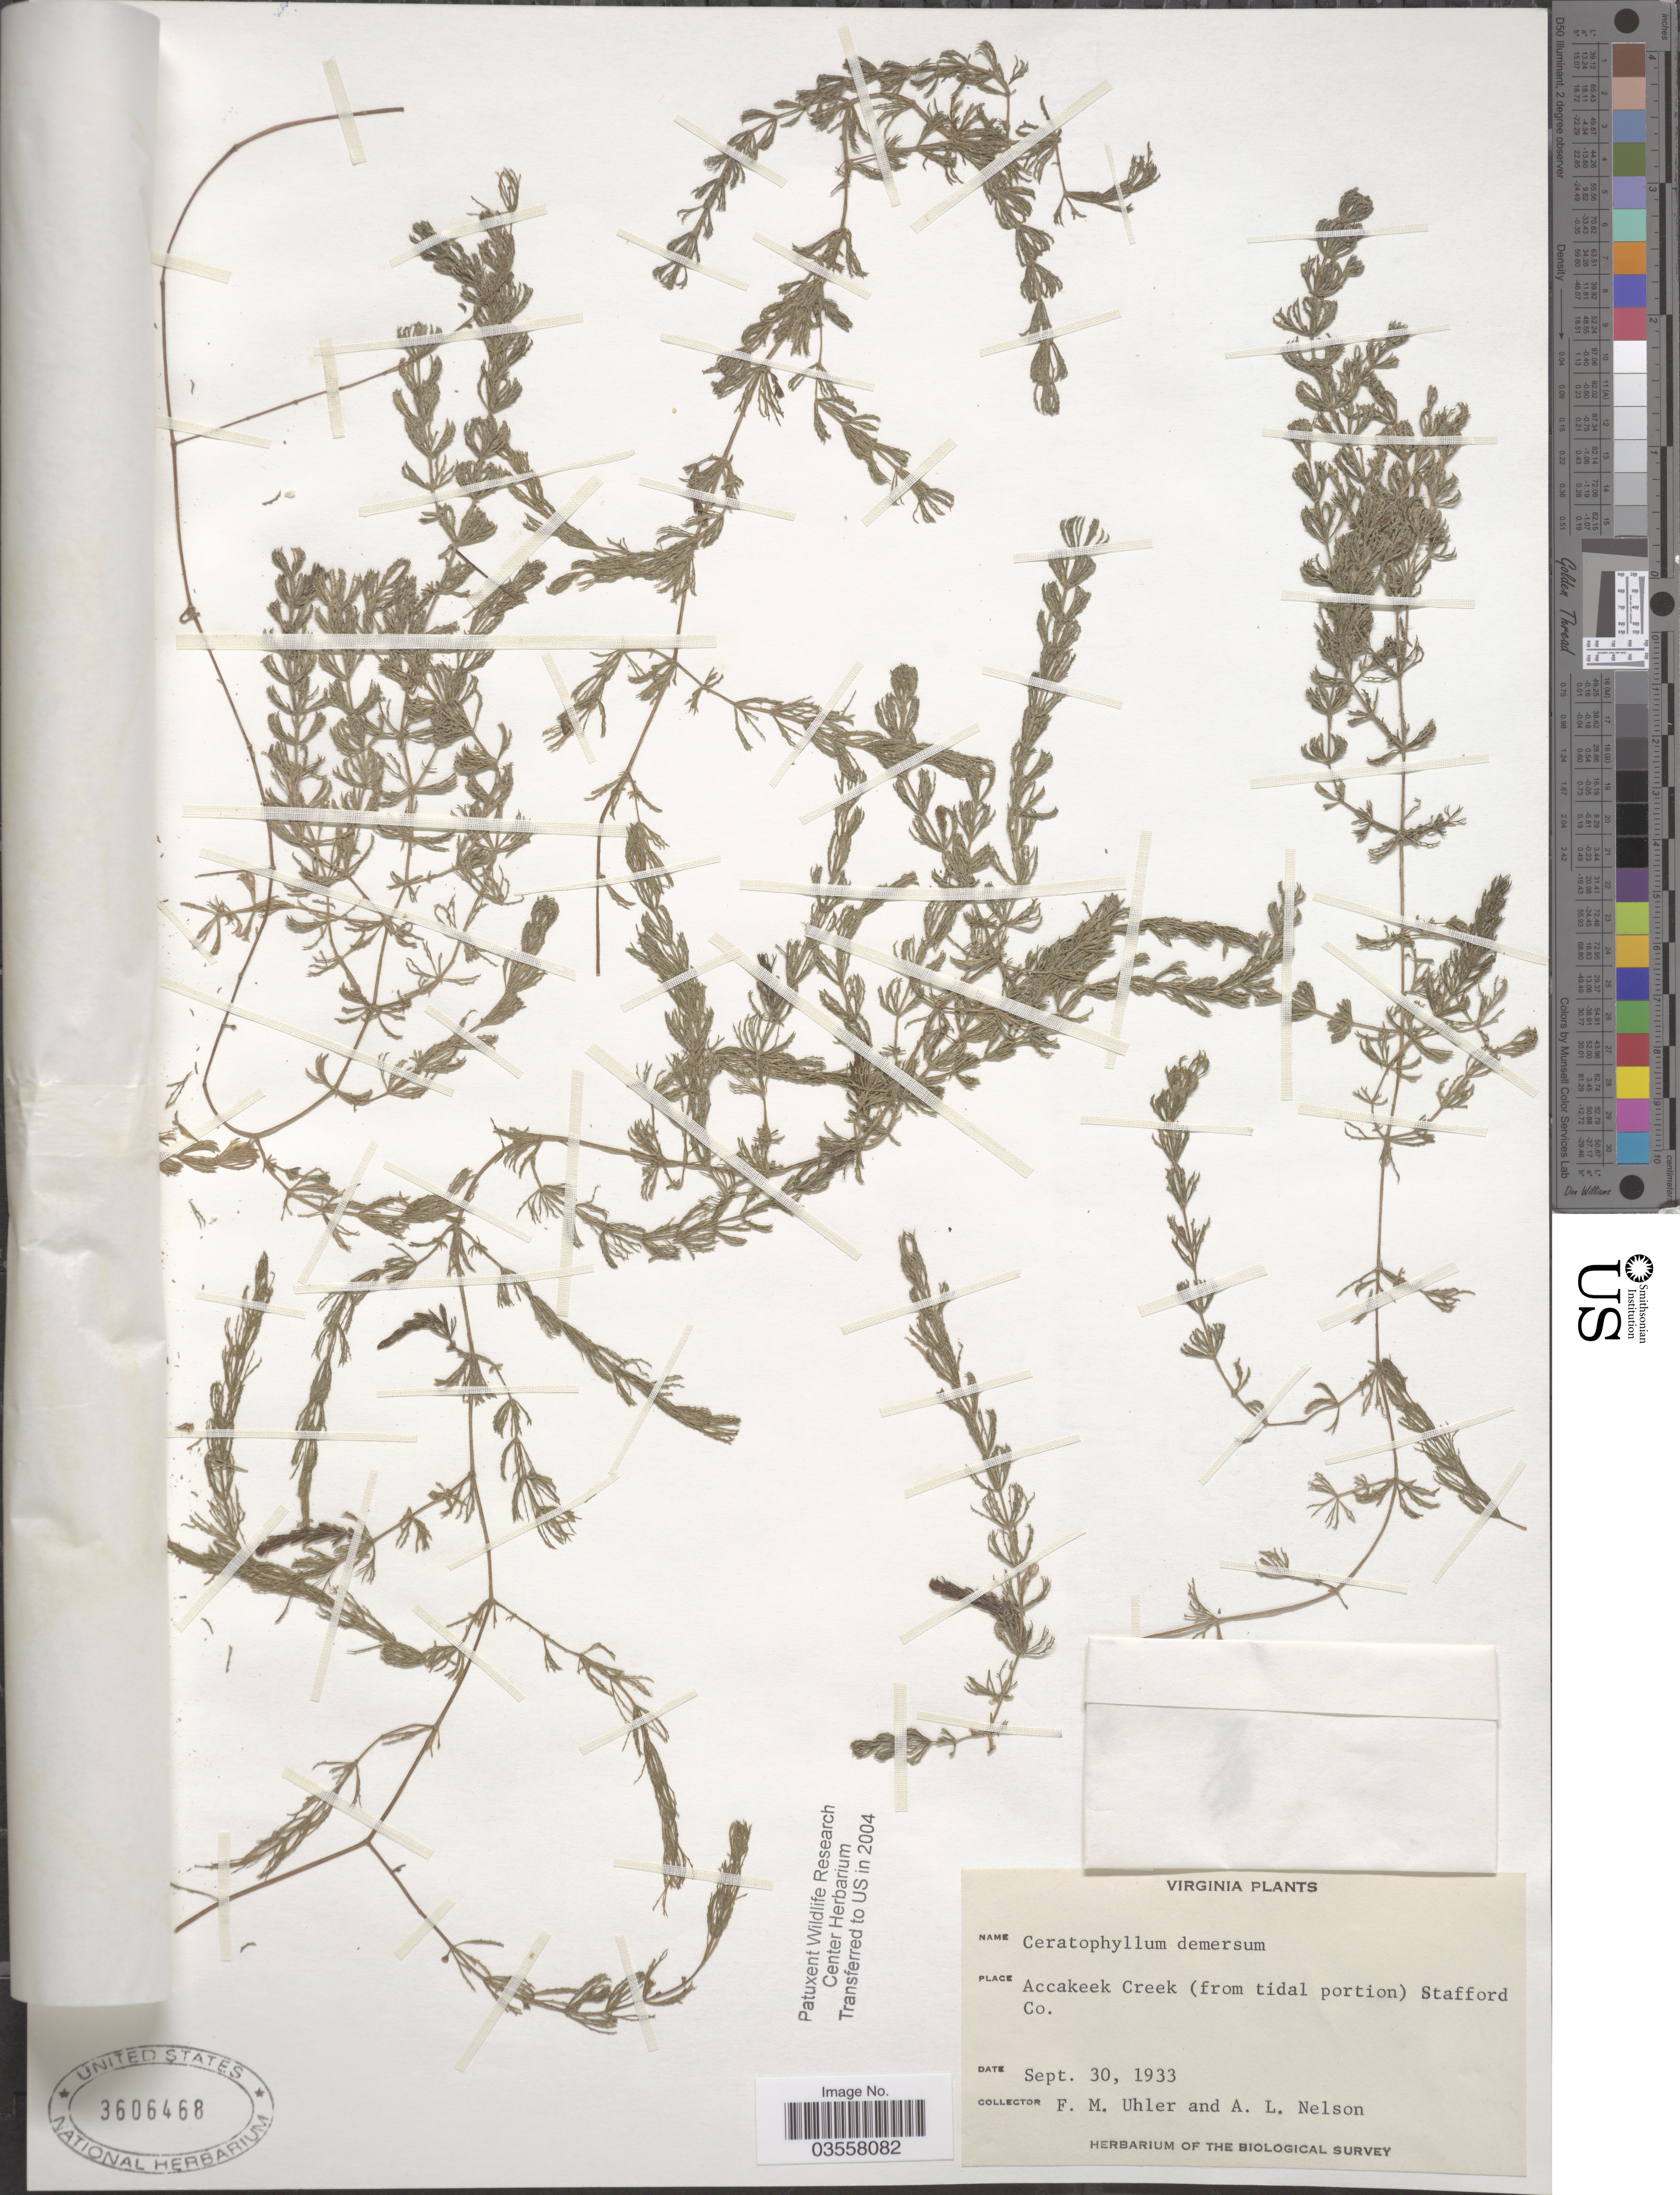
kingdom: Plantae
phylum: Tracheophyta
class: Magnoliopsida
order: Ceratophyllales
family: Ceratophyllaceae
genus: Ceratophyllum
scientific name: Ceratophyllum demersum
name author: L.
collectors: F. M. Uhler & A. L. Nelson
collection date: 1933-09-30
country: United States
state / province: Virginia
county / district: Stafford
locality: Accakeek Creek (from tidal portion)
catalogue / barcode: US 3606468